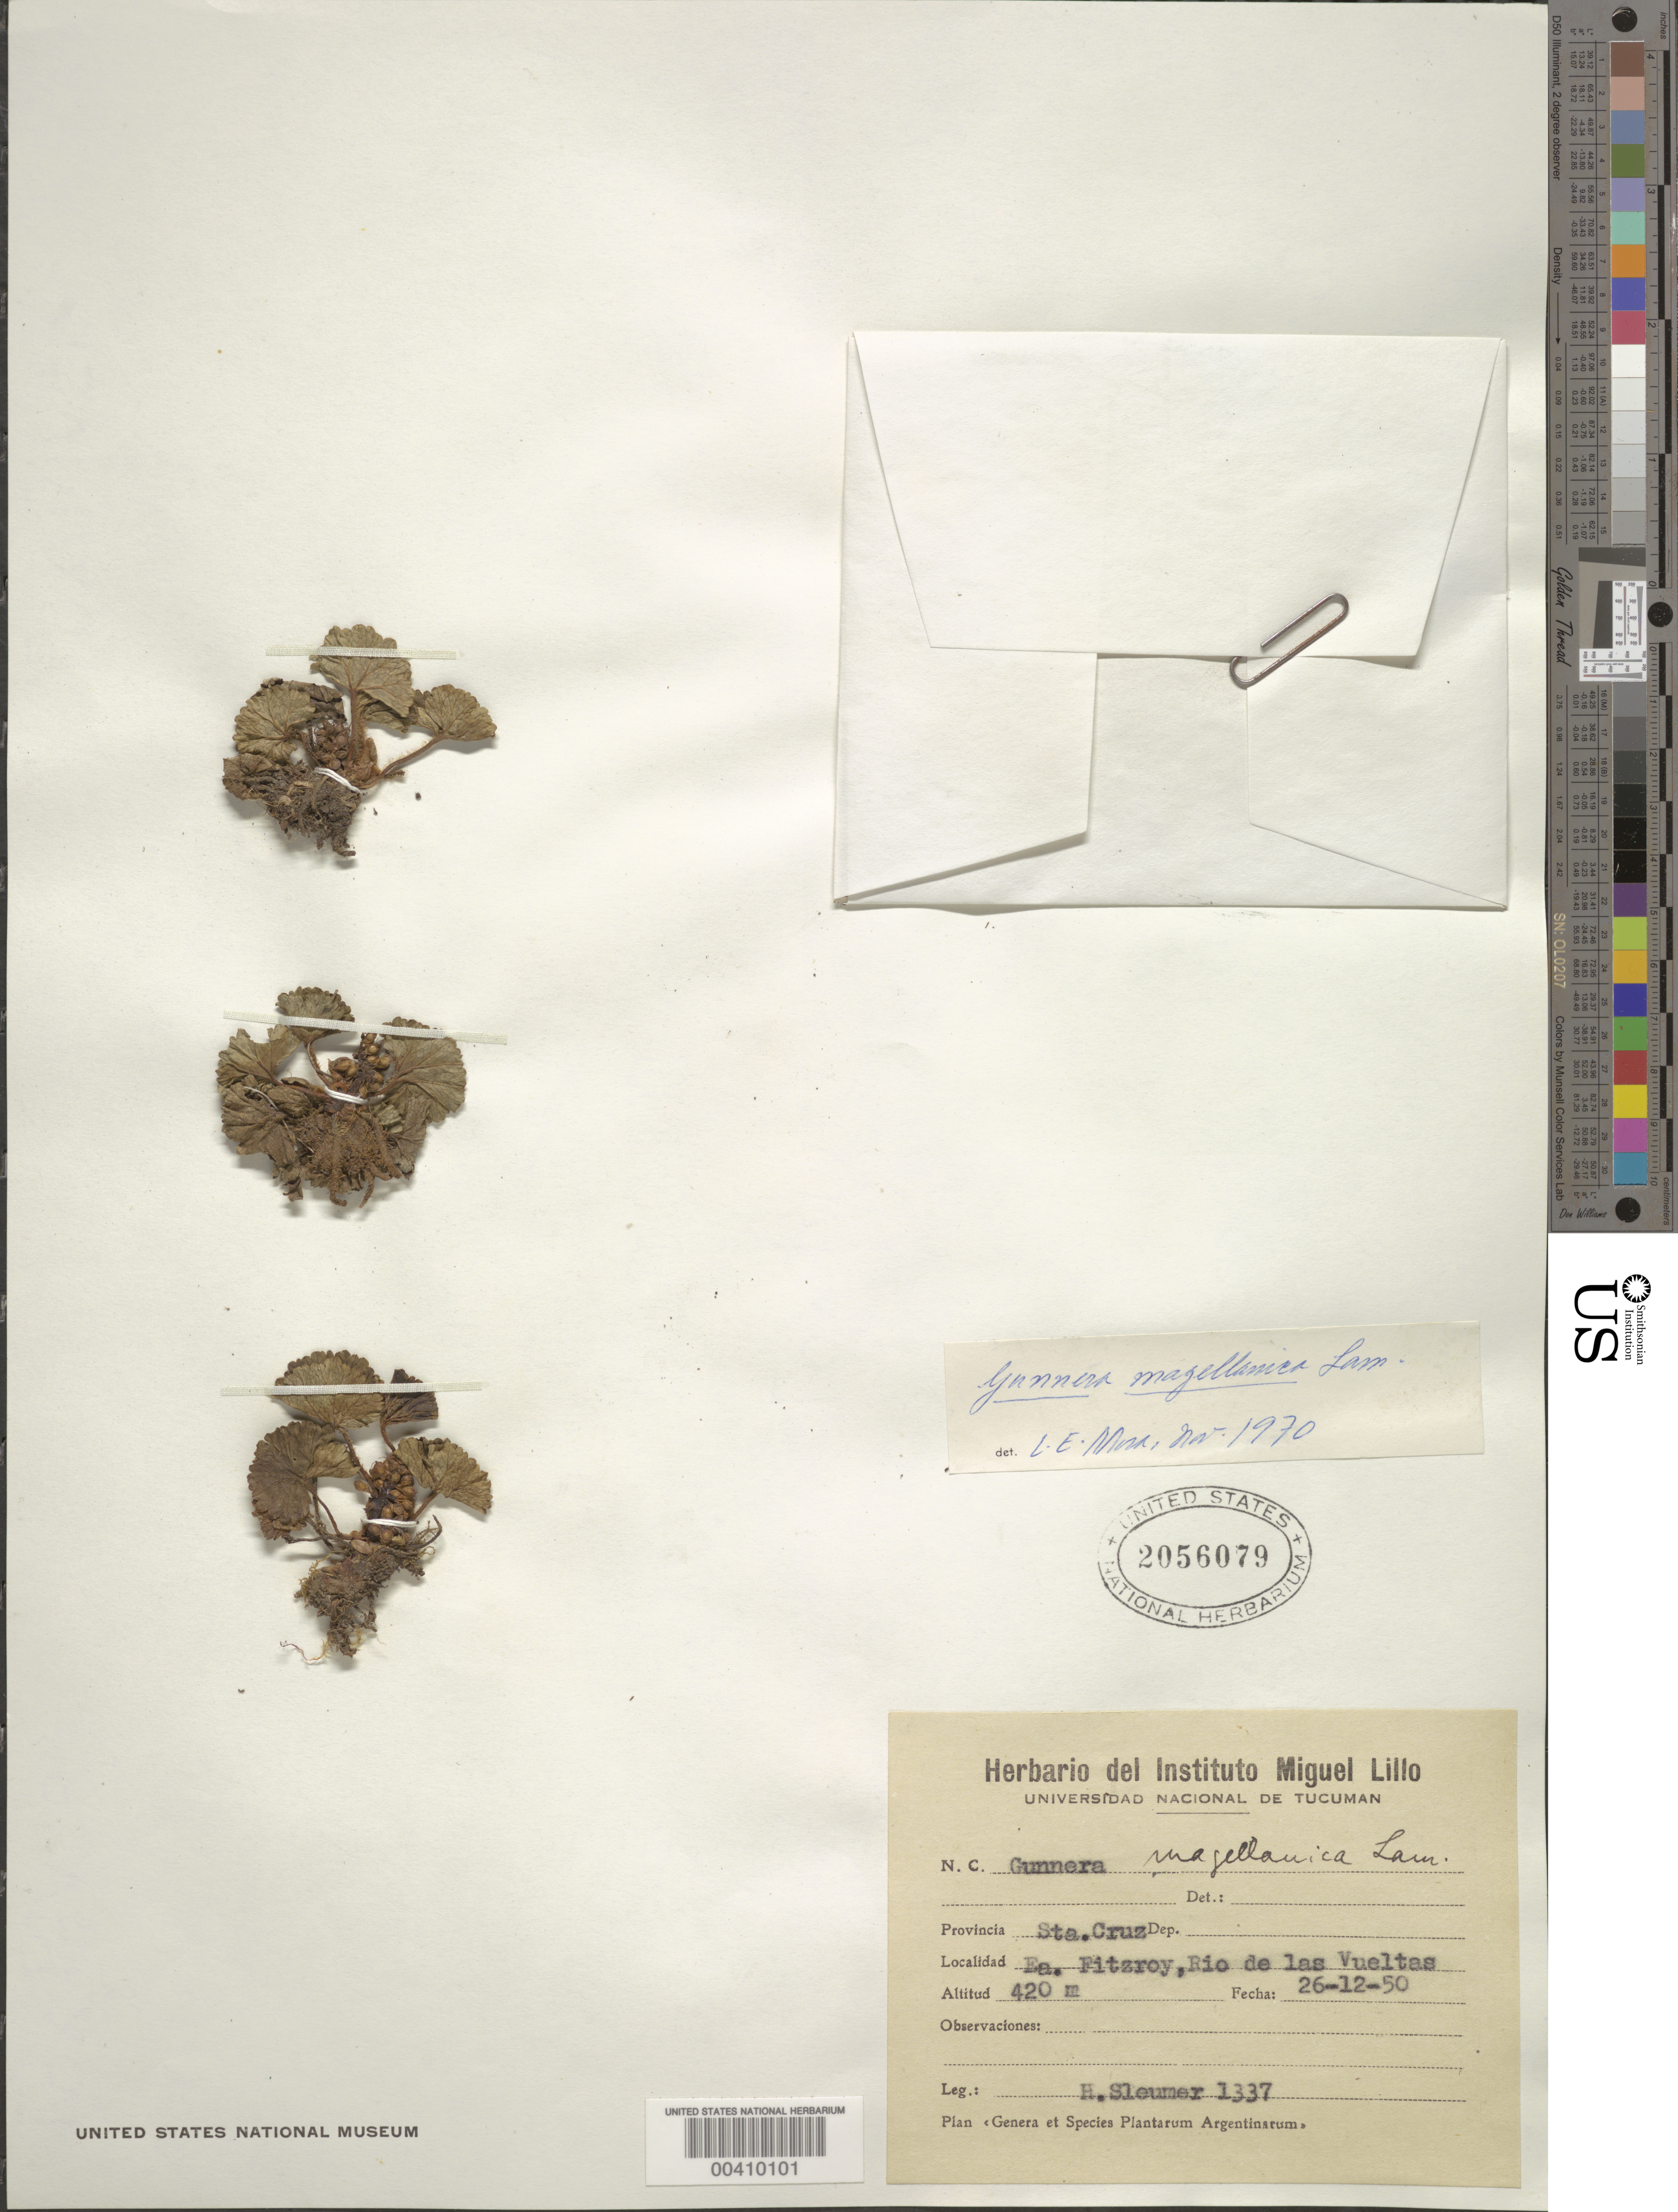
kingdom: Plantae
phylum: Tracheophyta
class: Magnoliopsida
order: Gunnerales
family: Gunneraceae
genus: Gunnera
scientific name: Gunnera magellanica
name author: Lam.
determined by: Mora-Osejo, L. E.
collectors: H. O. Sleumer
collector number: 1337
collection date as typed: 26 Dec 1950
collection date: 1950-12-26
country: Argentina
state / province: Santa Cruz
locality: Ea. Fitzroy, Rio de las Vueltas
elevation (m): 420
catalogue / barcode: US 2056079